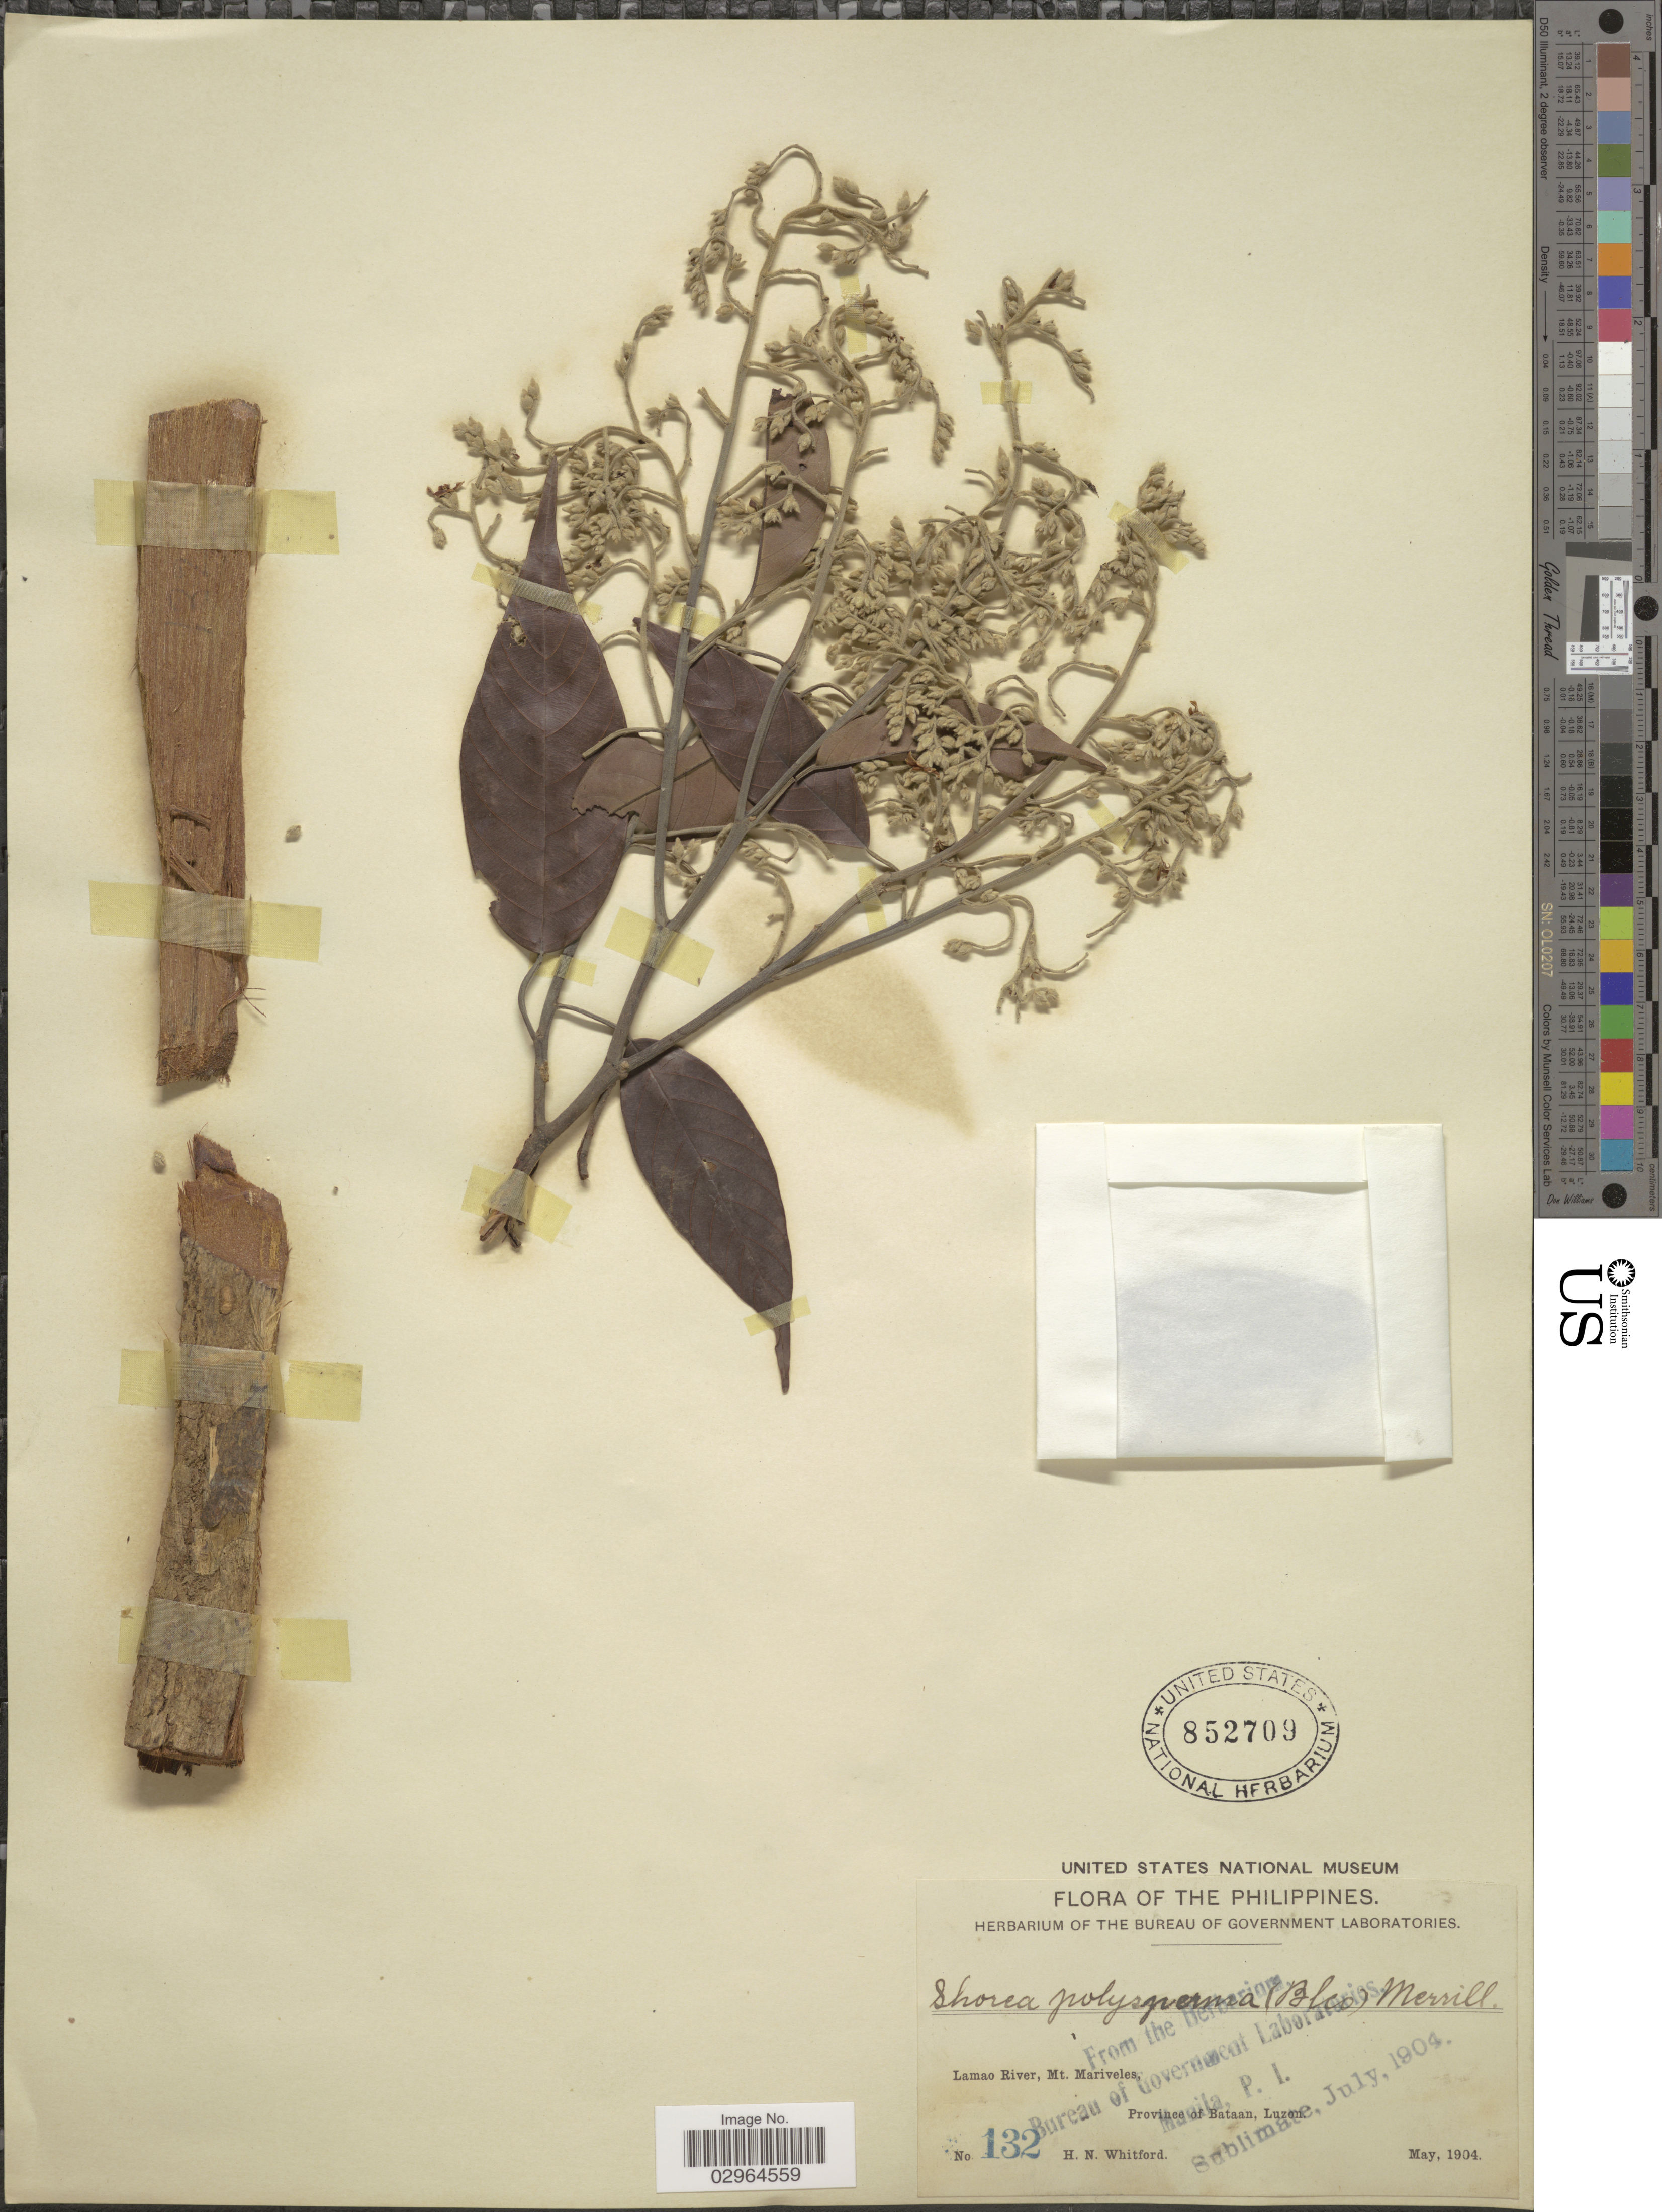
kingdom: Plantae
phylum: Tracheophyta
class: Magnoliopsida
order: Malvales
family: Dipterocarpaceae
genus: Rubroshorea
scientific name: Rubroshorea polysperma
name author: (Blanco) P.S. Ashton & J. Heck.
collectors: H. N. Whitford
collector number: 132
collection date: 1904-05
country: Philippines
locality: Lamao River, Mt. Mariveles, Province of Bataan, Luzon.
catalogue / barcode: US 852709